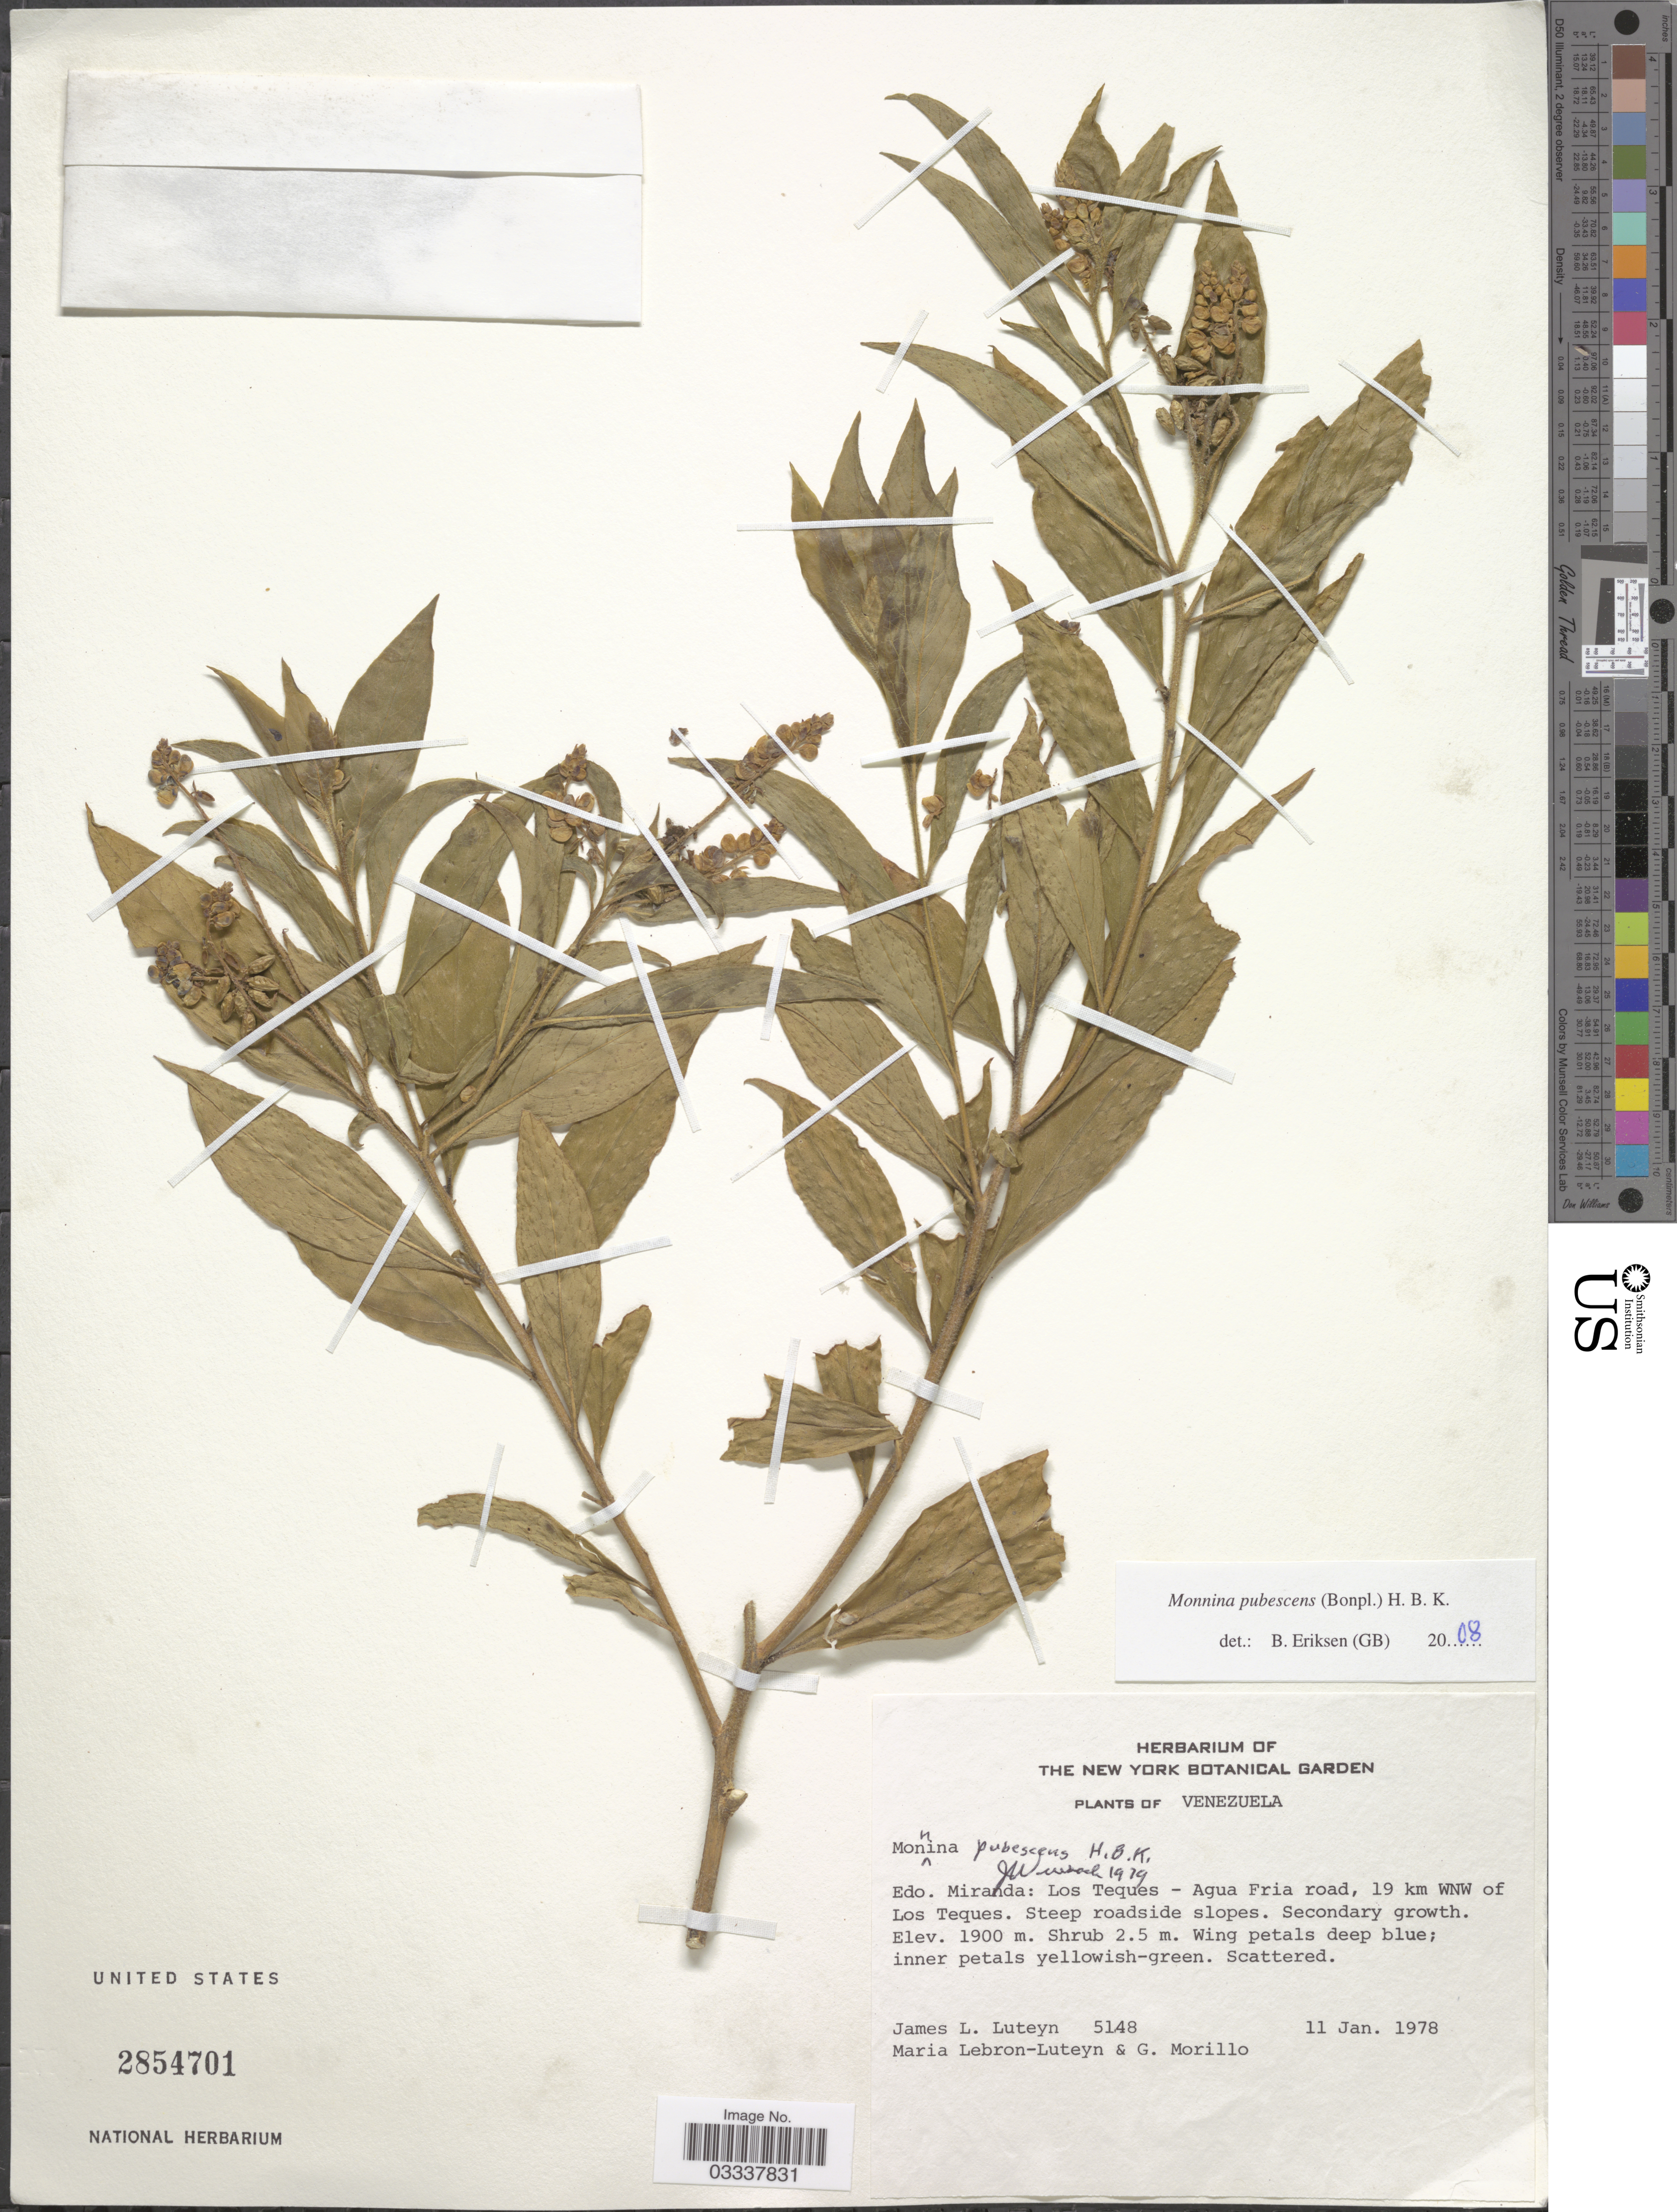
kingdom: Plantae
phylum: Tracheophyta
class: Magnoliopsida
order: Fabales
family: Polygalaceae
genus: Monnina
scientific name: Monnina pubescens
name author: Kunth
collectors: J. Luteyn, M. L. Lebrón-Luteyn & G. Morillo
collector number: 5148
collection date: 1978-01-11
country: Venezuela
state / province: Miranda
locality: Los Teques-Agua Fria road, 19 km WNW of Los Teques.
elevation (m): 1900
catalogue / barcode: US 2854701